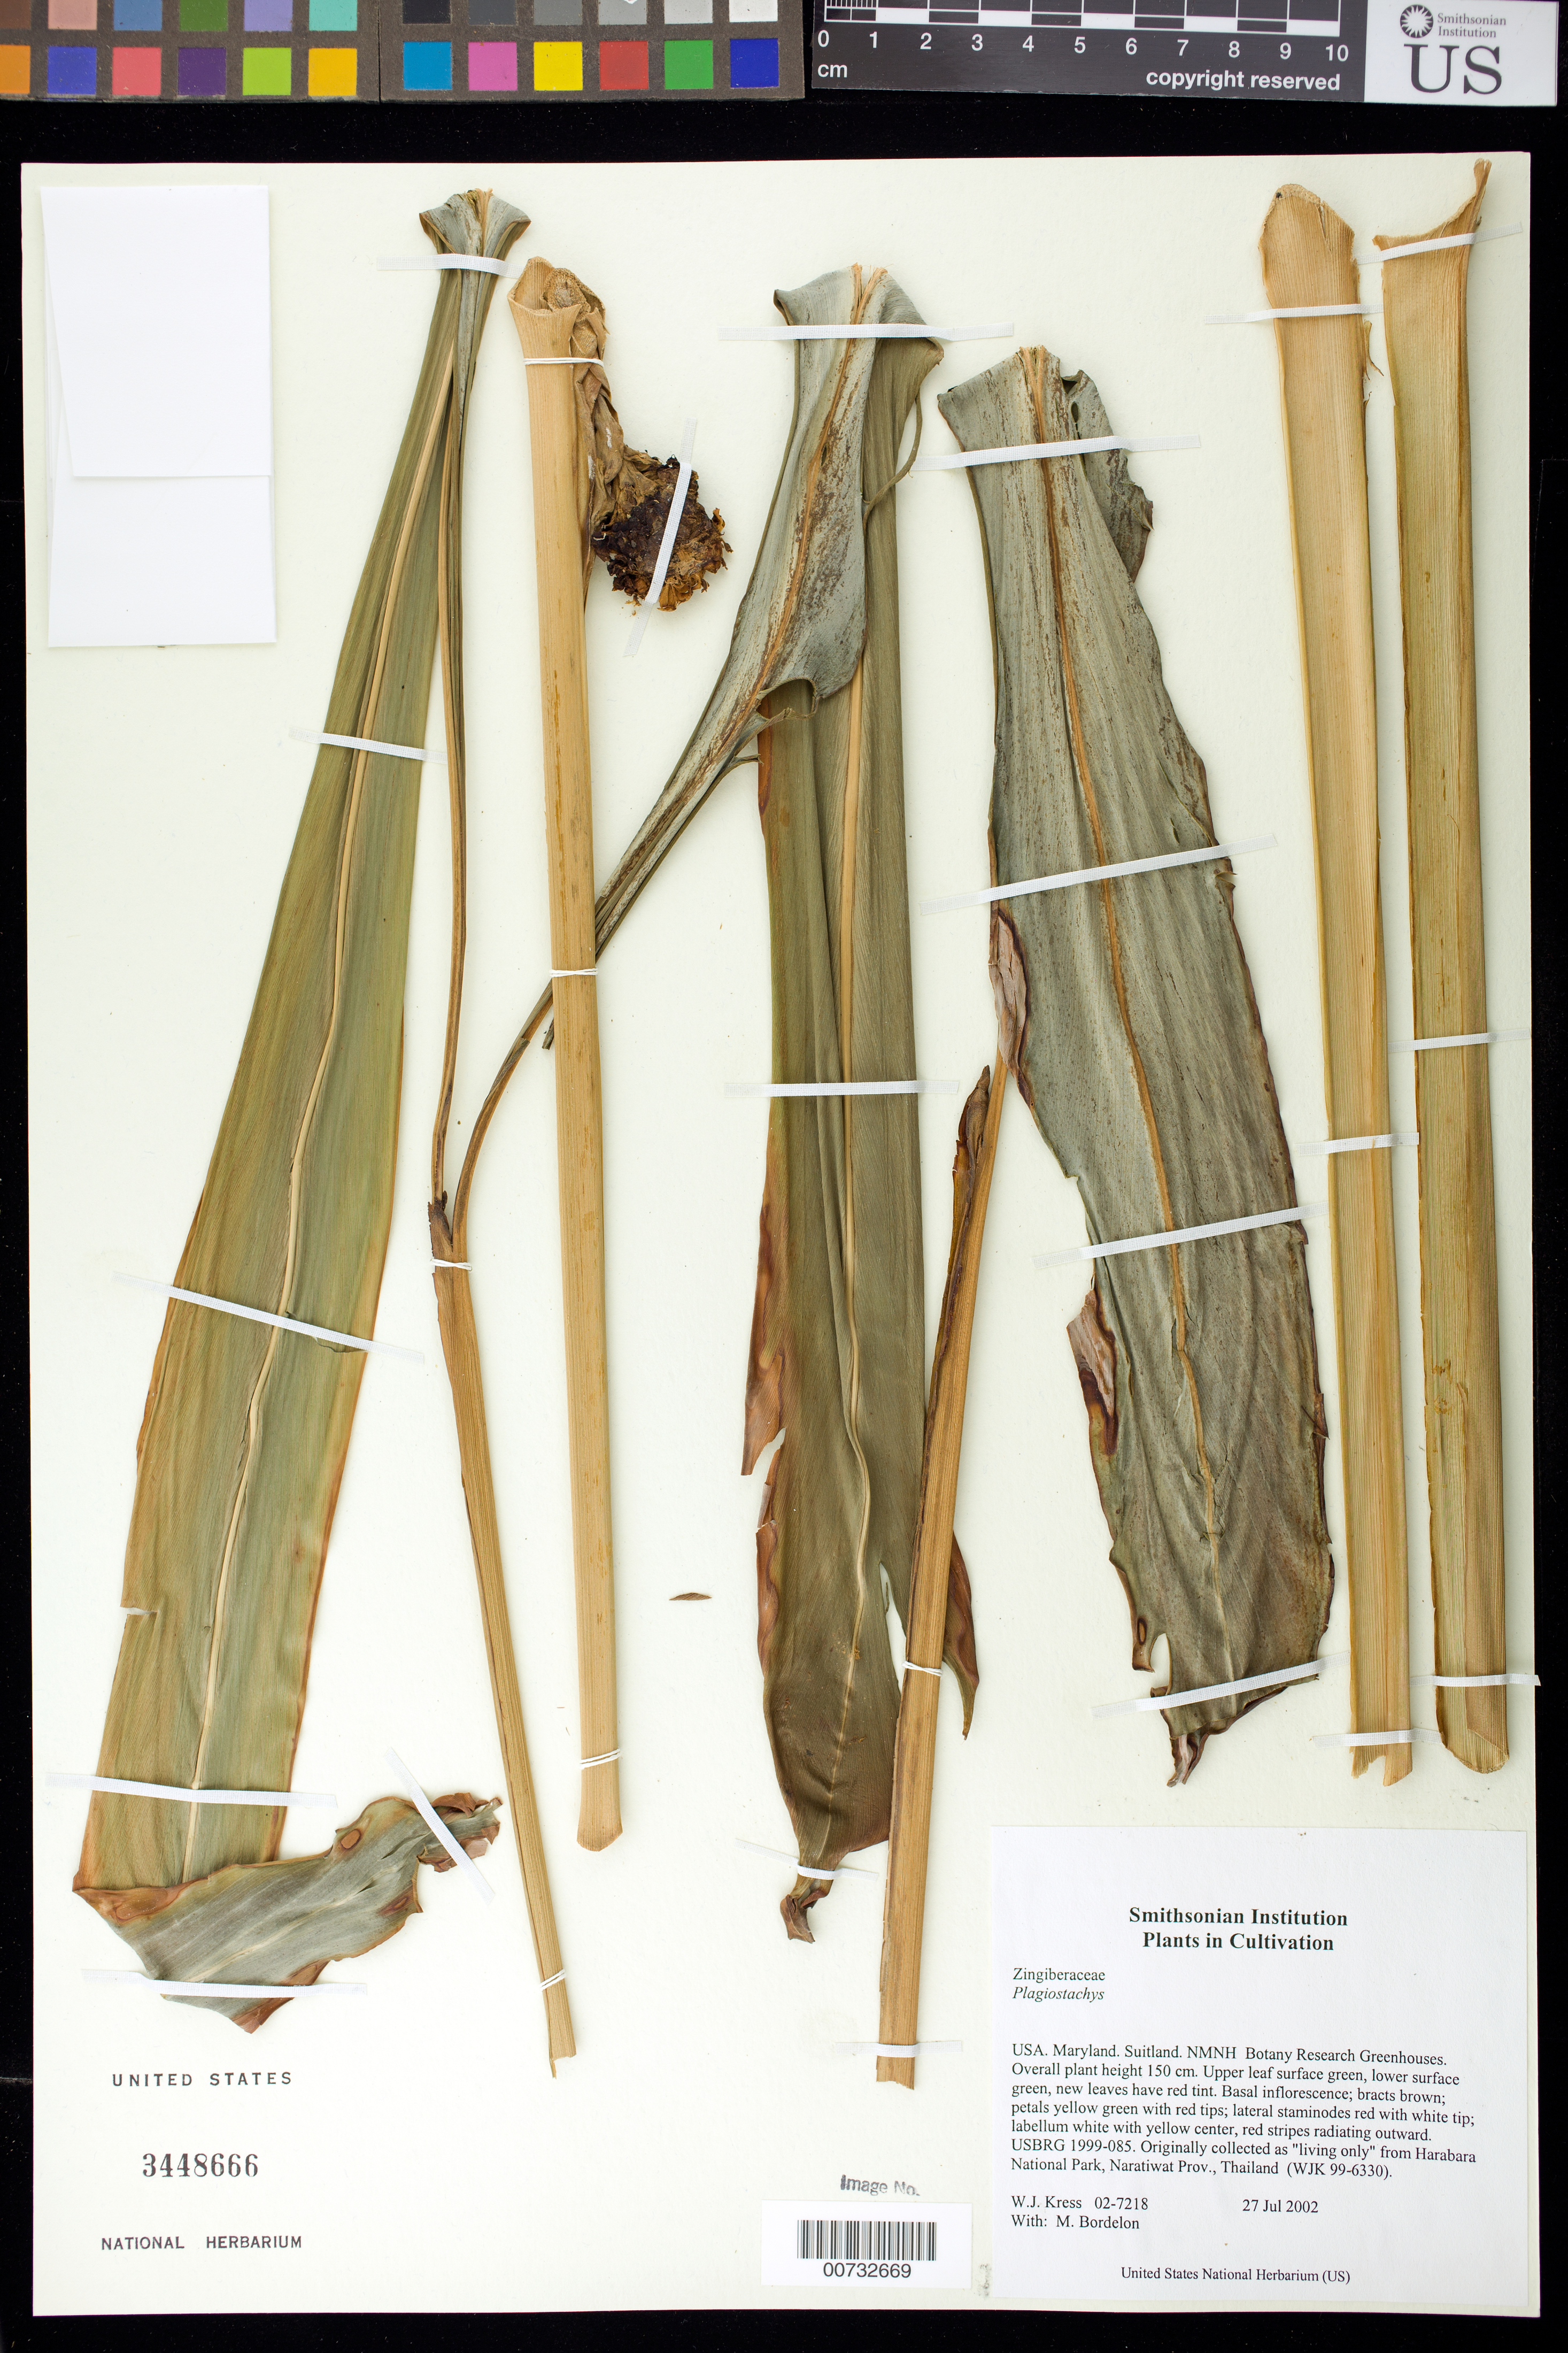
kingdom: Plantae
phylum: Tracheophyta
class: Liliopsida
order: Zingiberales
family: Zingiberaceae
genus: Plagiostachys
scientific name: Plagiostachys sp.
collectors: W. J. Kress & M. Bordelon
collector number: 02-7218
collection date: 2002-07-27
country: United States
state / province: Maryland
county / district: Prince George's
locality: NMNH Botany Research Greenhouses. Suitland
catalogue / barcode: US 3448666